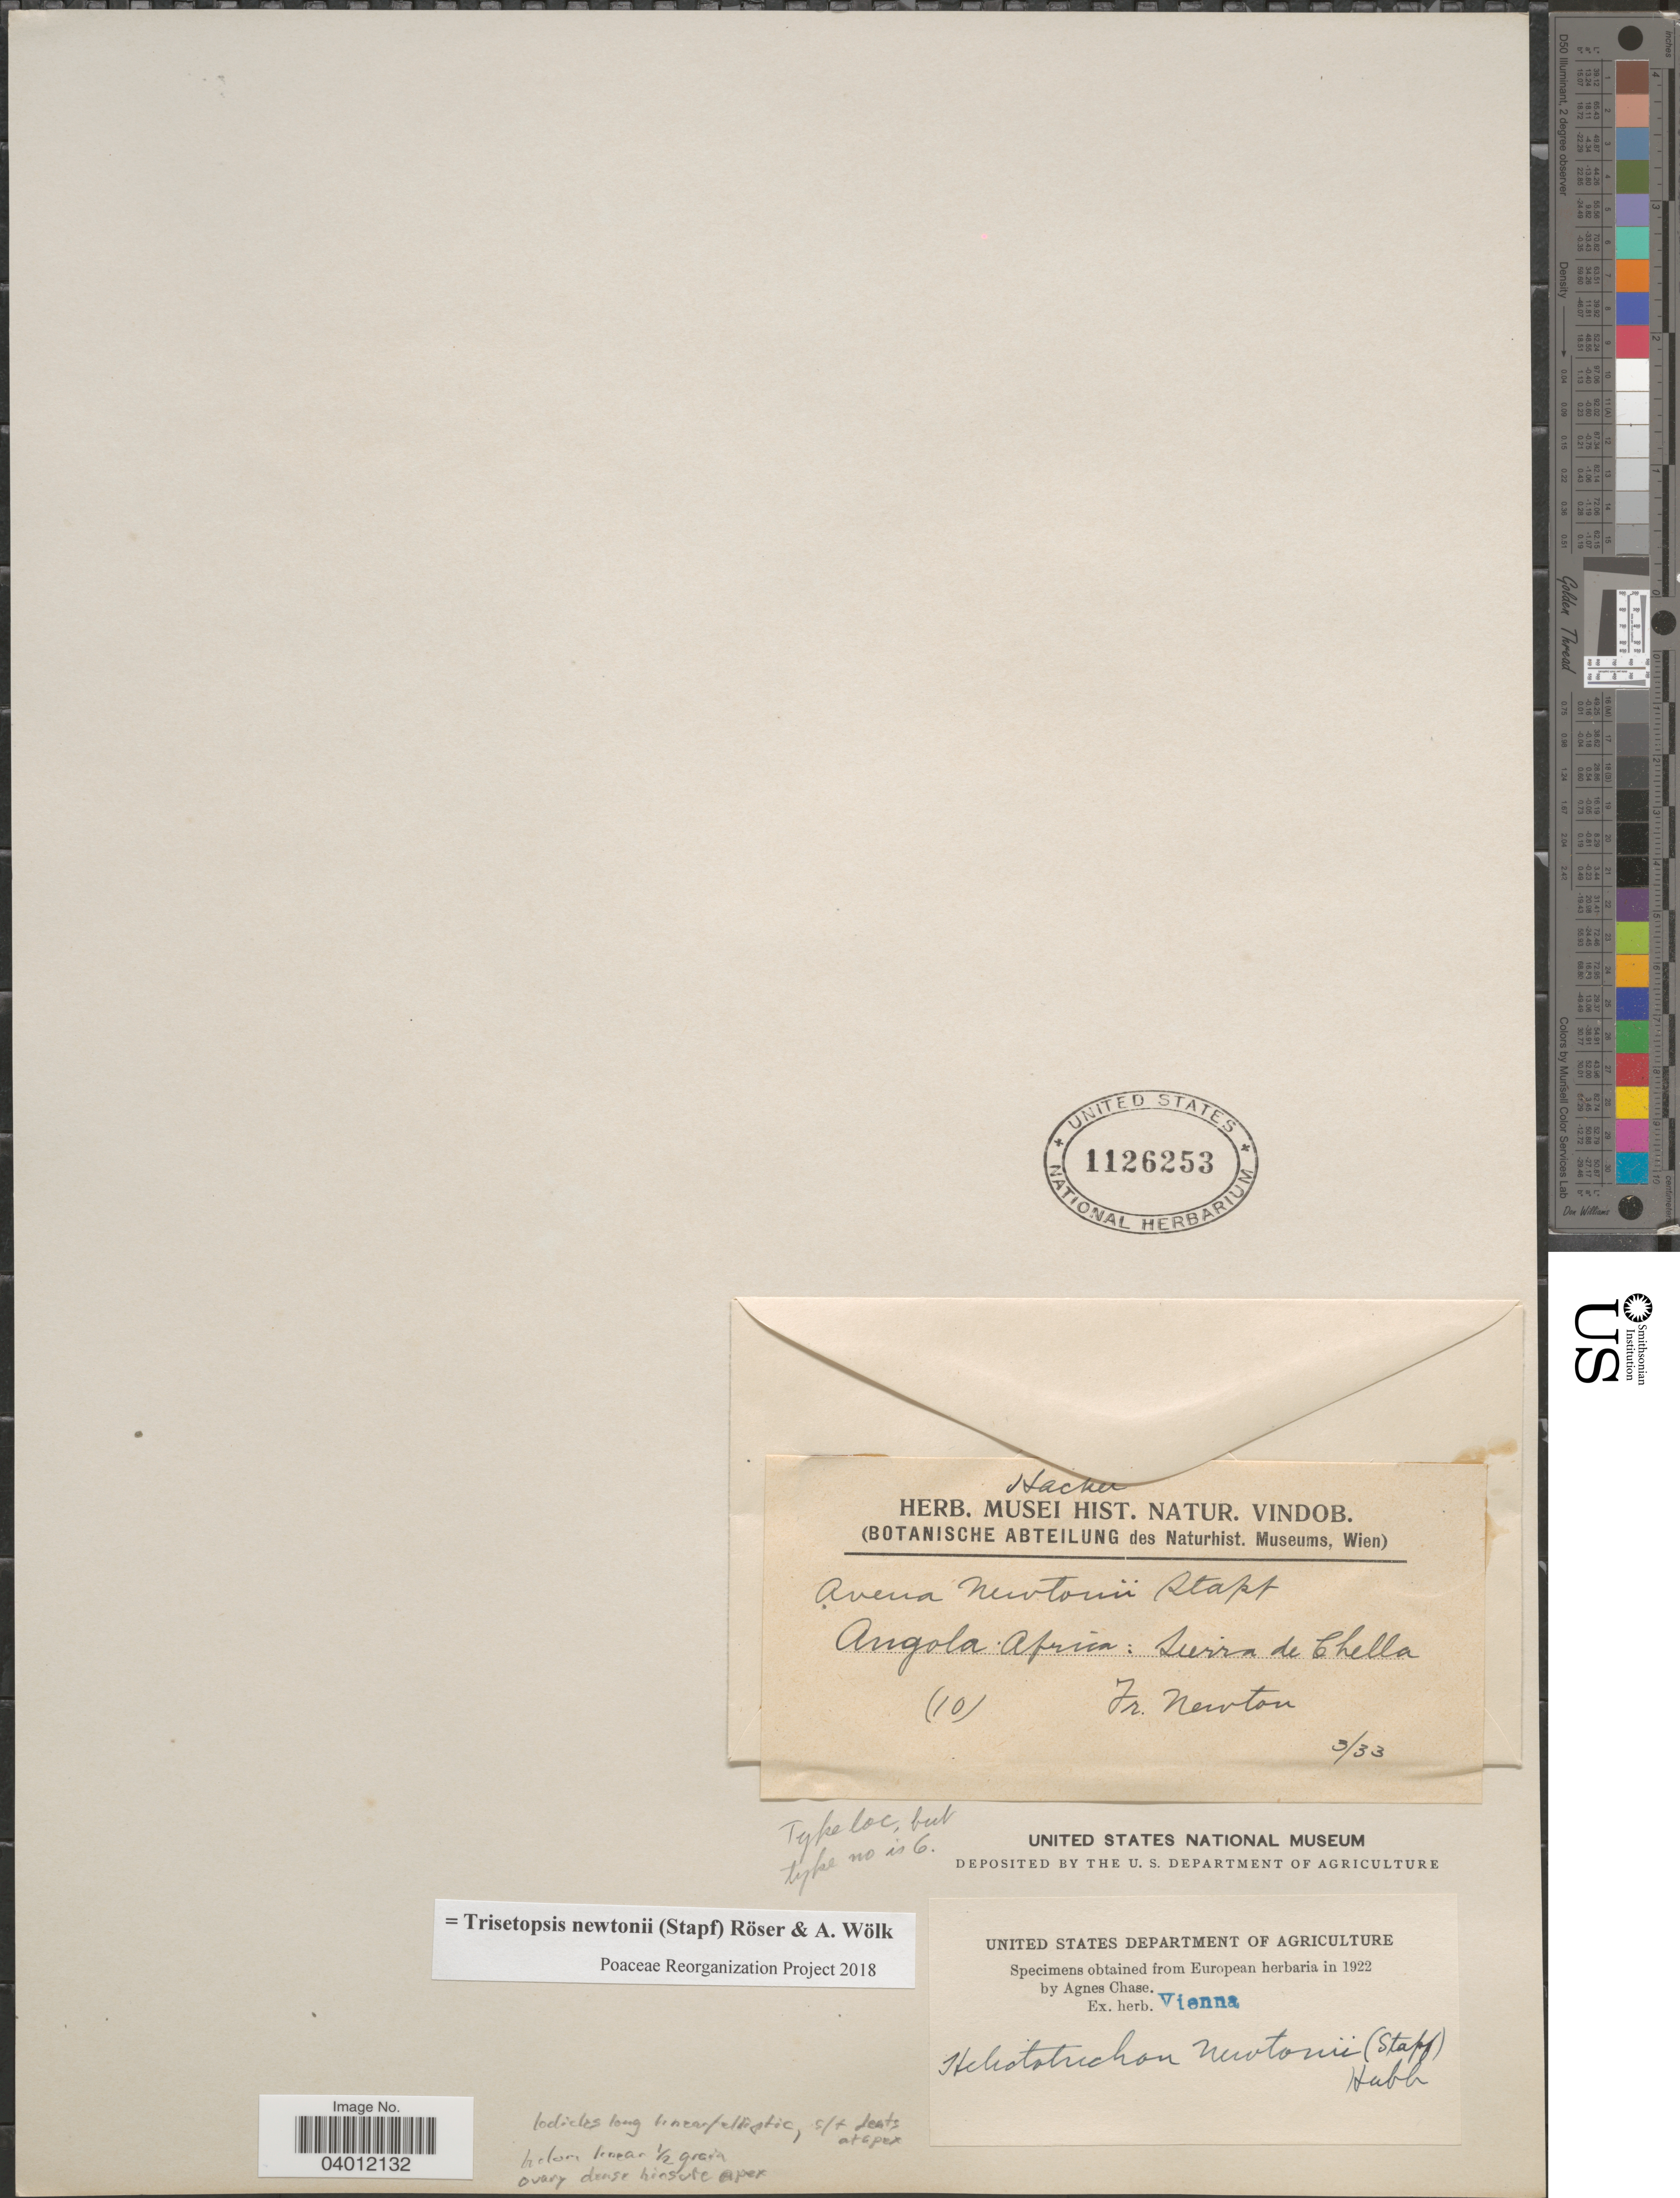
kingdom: Plantae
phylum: Tracheophyta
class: Liliopsida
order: Poales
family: Poaceae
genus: Trisetopsis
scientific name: Trisetopsis newtonii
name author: (Stapf) Röser & Wölk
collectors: -. Newton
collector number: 10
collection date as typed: Transcribed d/m/y: /3/33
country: Angola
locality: Sierra de Chella.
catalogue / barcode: US 1126253